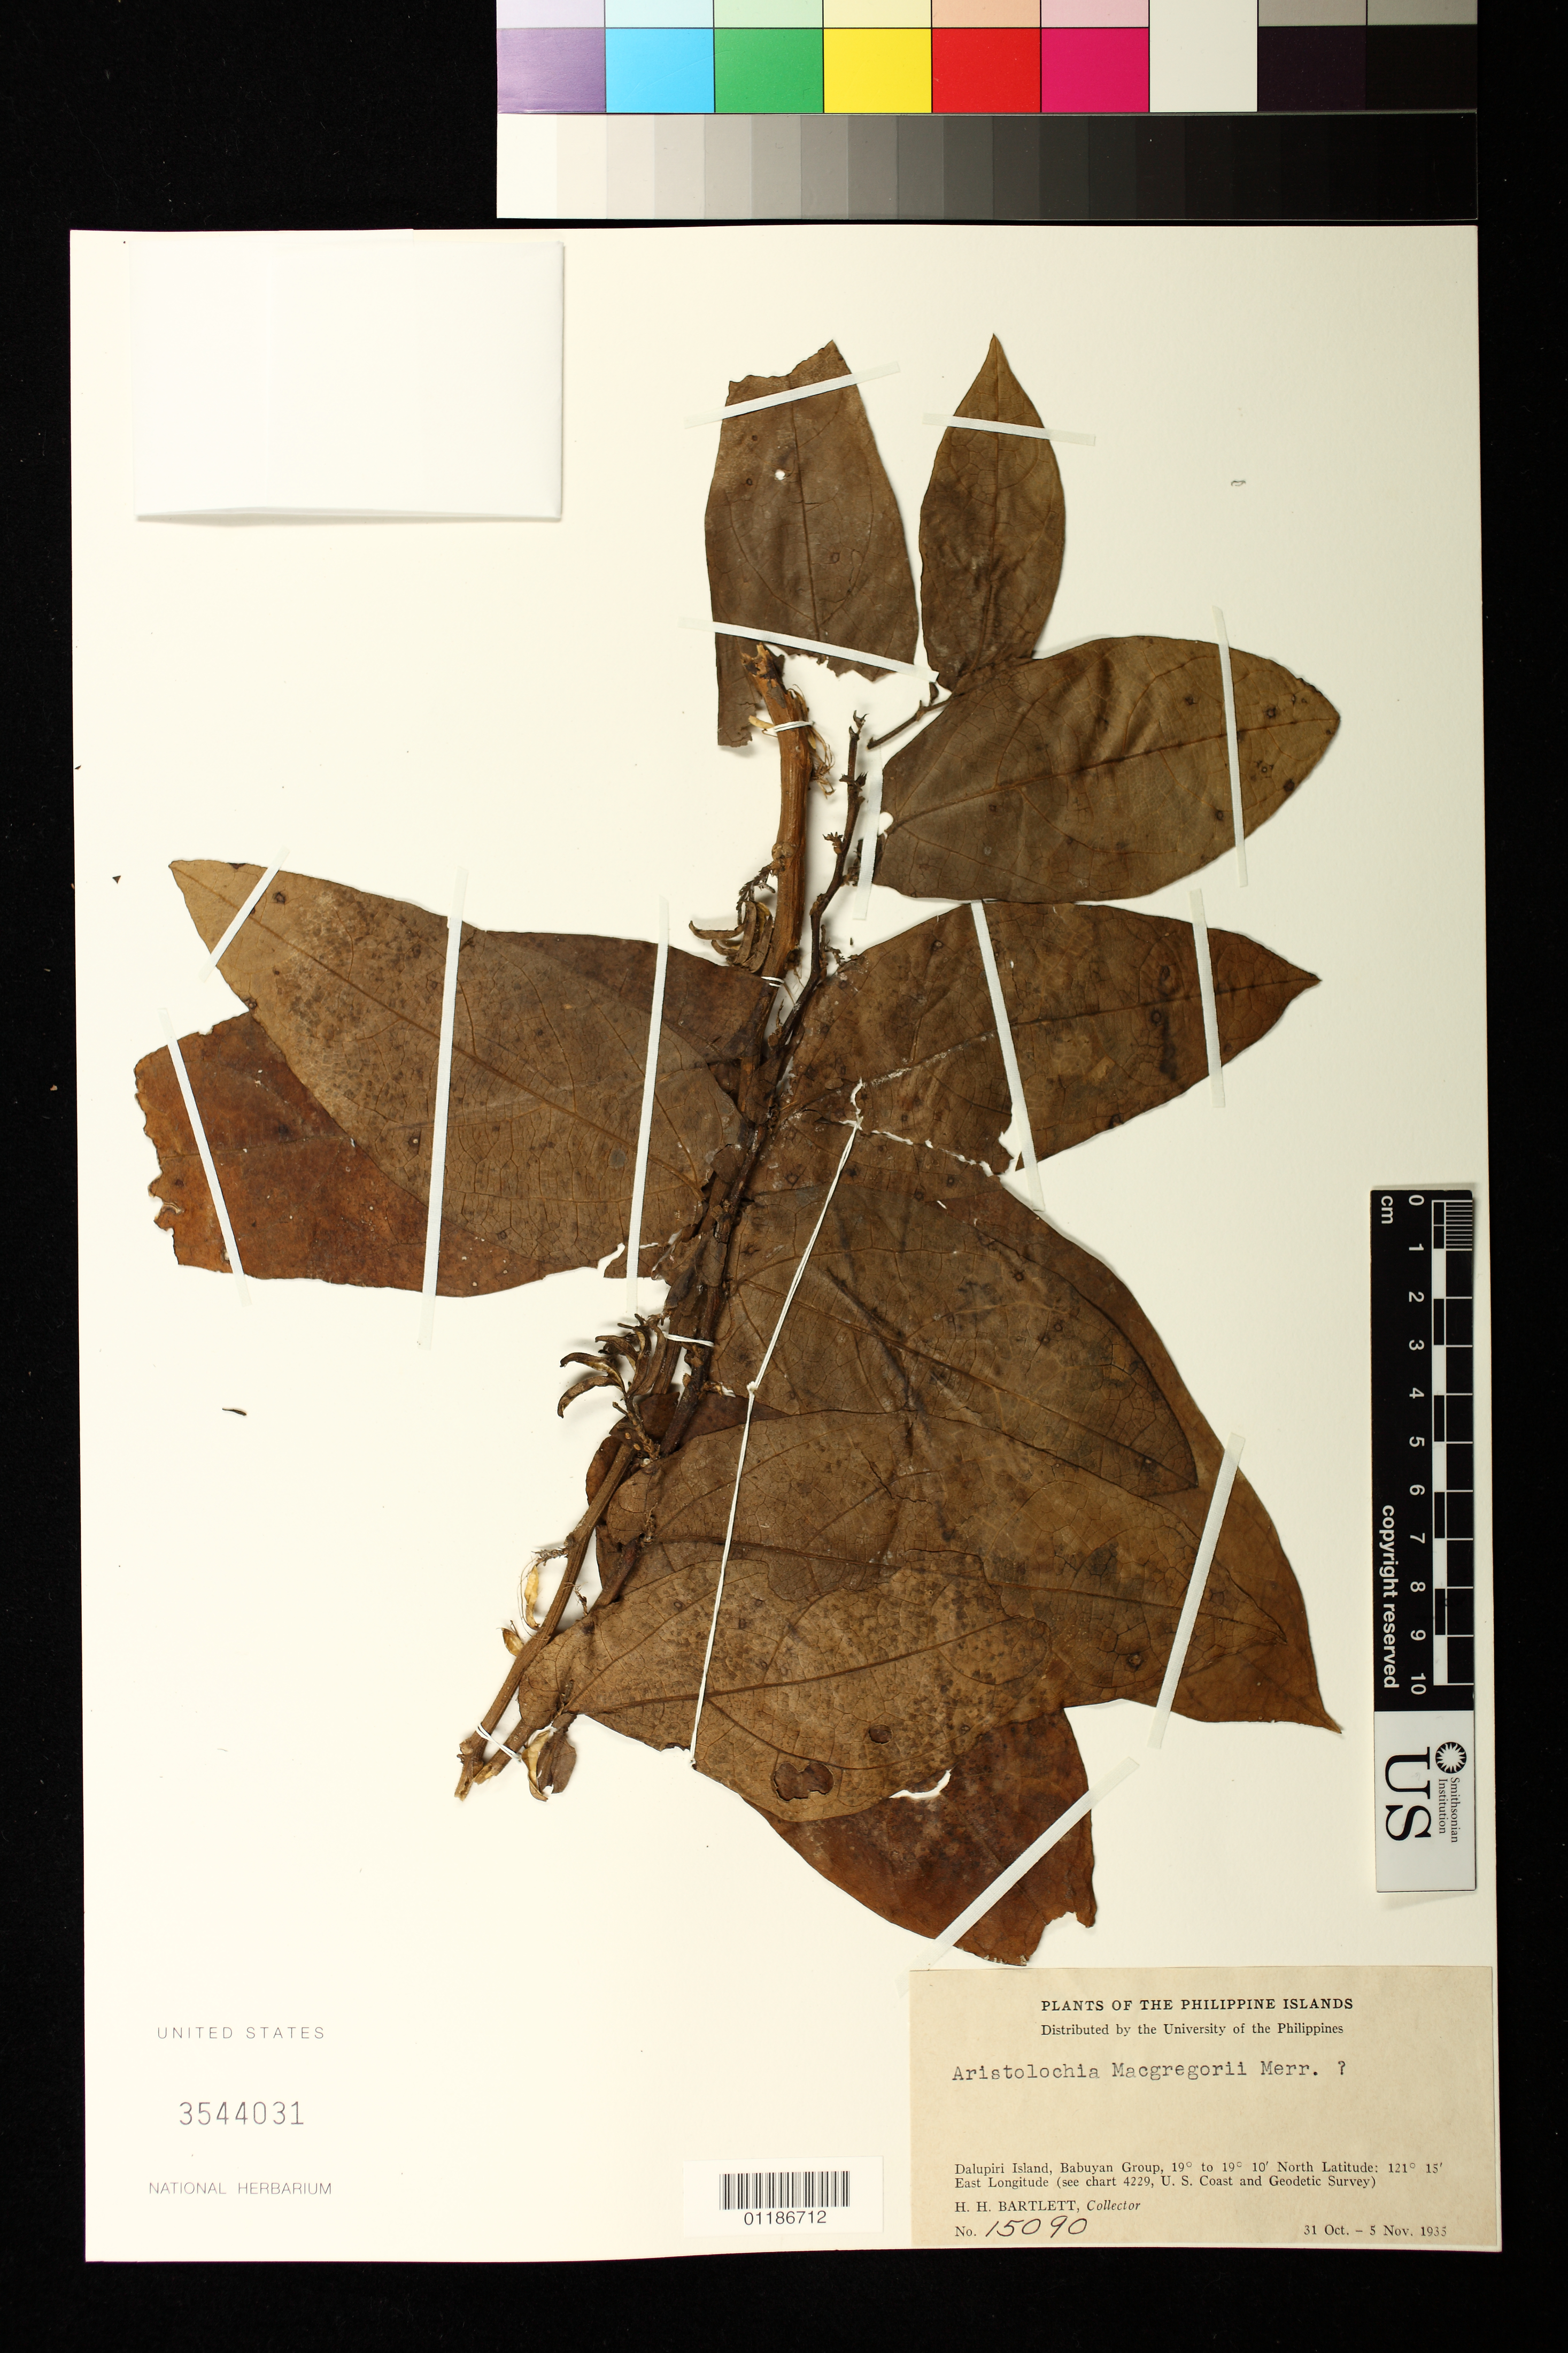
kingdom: Plantae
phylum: Tracheophyta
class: Magnoliopsida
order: Piperales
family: Aristolochiaceae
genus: Aristolochia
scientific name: Aristolochia macgregorii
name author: Merr.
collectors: H. H. Bartlett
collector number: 15090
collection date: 1933-10-31/1933-11-05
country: Philippines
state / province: Cagayan Valley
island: Dalupiri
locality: Dalupiri Island, Babuyan Group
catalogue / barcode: US 3544031